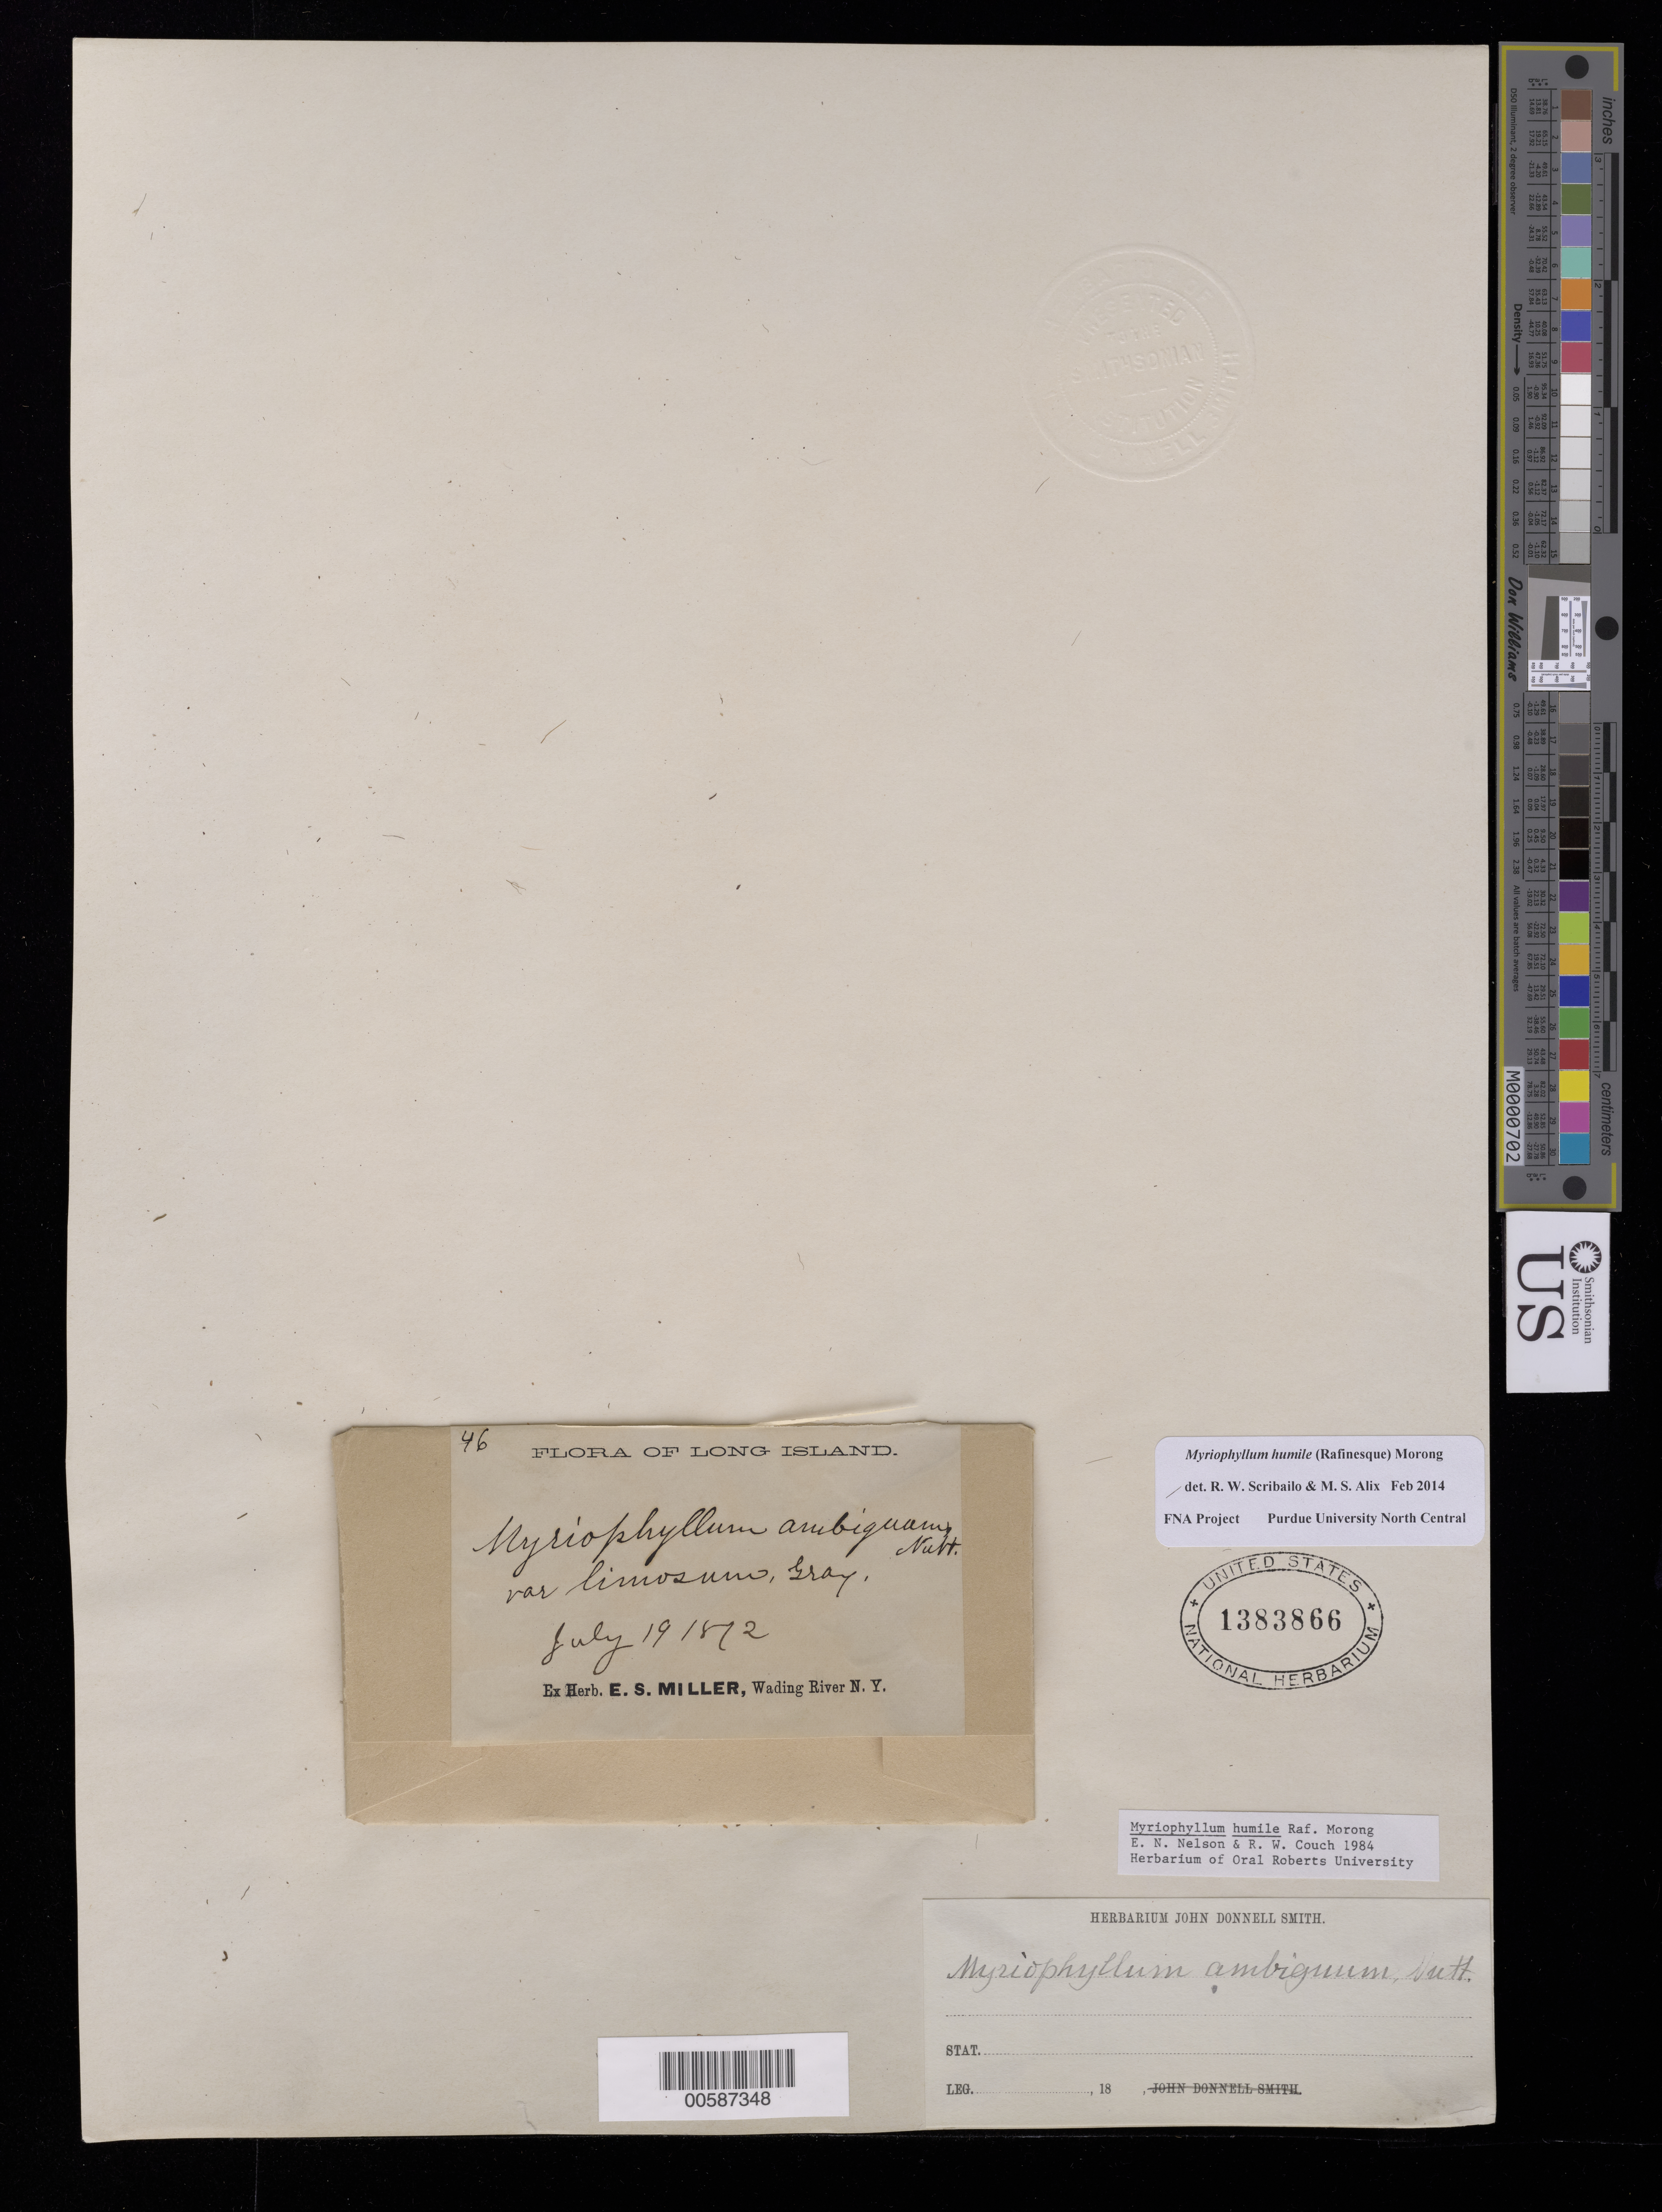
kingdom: Plantae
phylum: Tracheophyta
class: Magnoliopsida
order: Saxifragales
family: Haloragaceae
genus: Myriophyllum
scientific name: Myriophyllum humile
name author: (Raf.) Morong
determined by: Scribailo, R. W.; Alix, M. S.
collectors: E. S. Miller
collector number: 46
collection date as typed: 19 Jul 1872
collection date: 1872-07-19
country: United States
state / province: New York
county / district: Suffolk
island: Long Island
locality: Wading River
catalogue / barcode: US 1383866